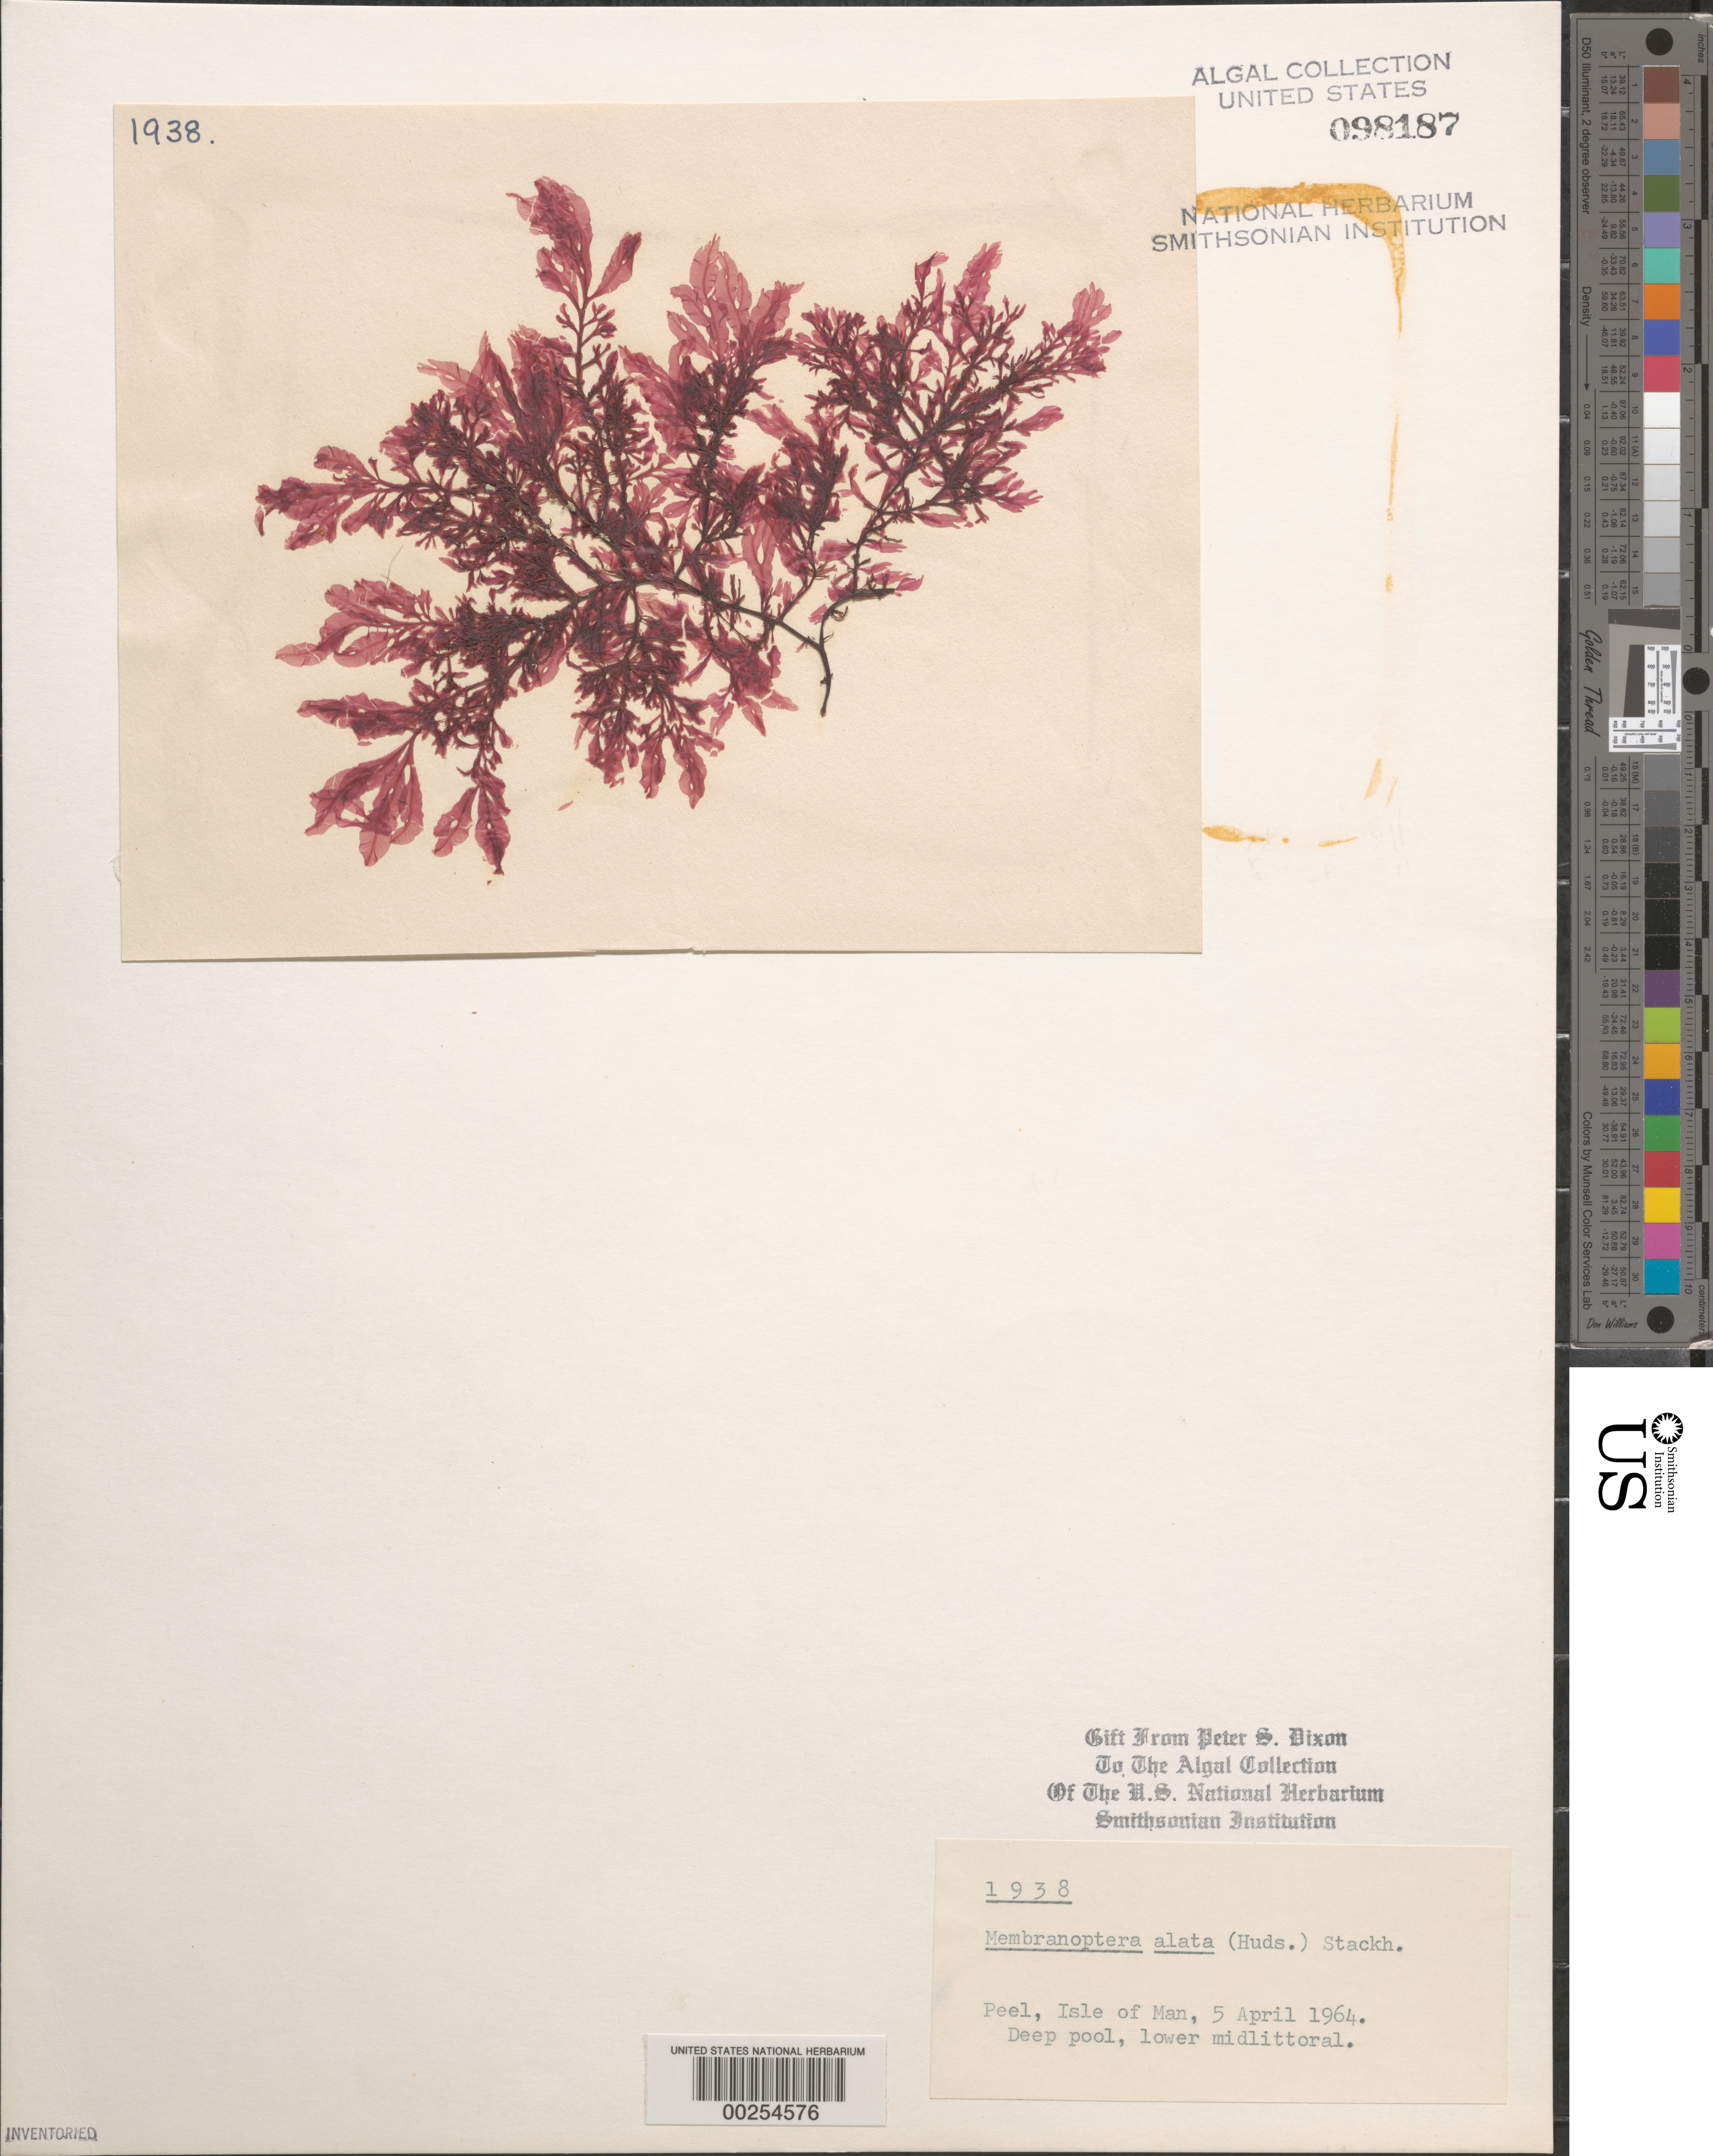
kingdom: Plantae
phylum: Rhodophyta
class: Florideophyceae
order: Ceramiales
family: Delesseriaceae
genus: Membranoptera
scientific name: Membranoptera alata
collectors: P. S. Dixon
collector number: PSD 1938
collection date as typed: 05 Apr 1964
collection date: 1964-04-05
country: United Kingdom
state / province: England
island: Isle of Man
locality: Peel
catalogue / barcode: US 98187